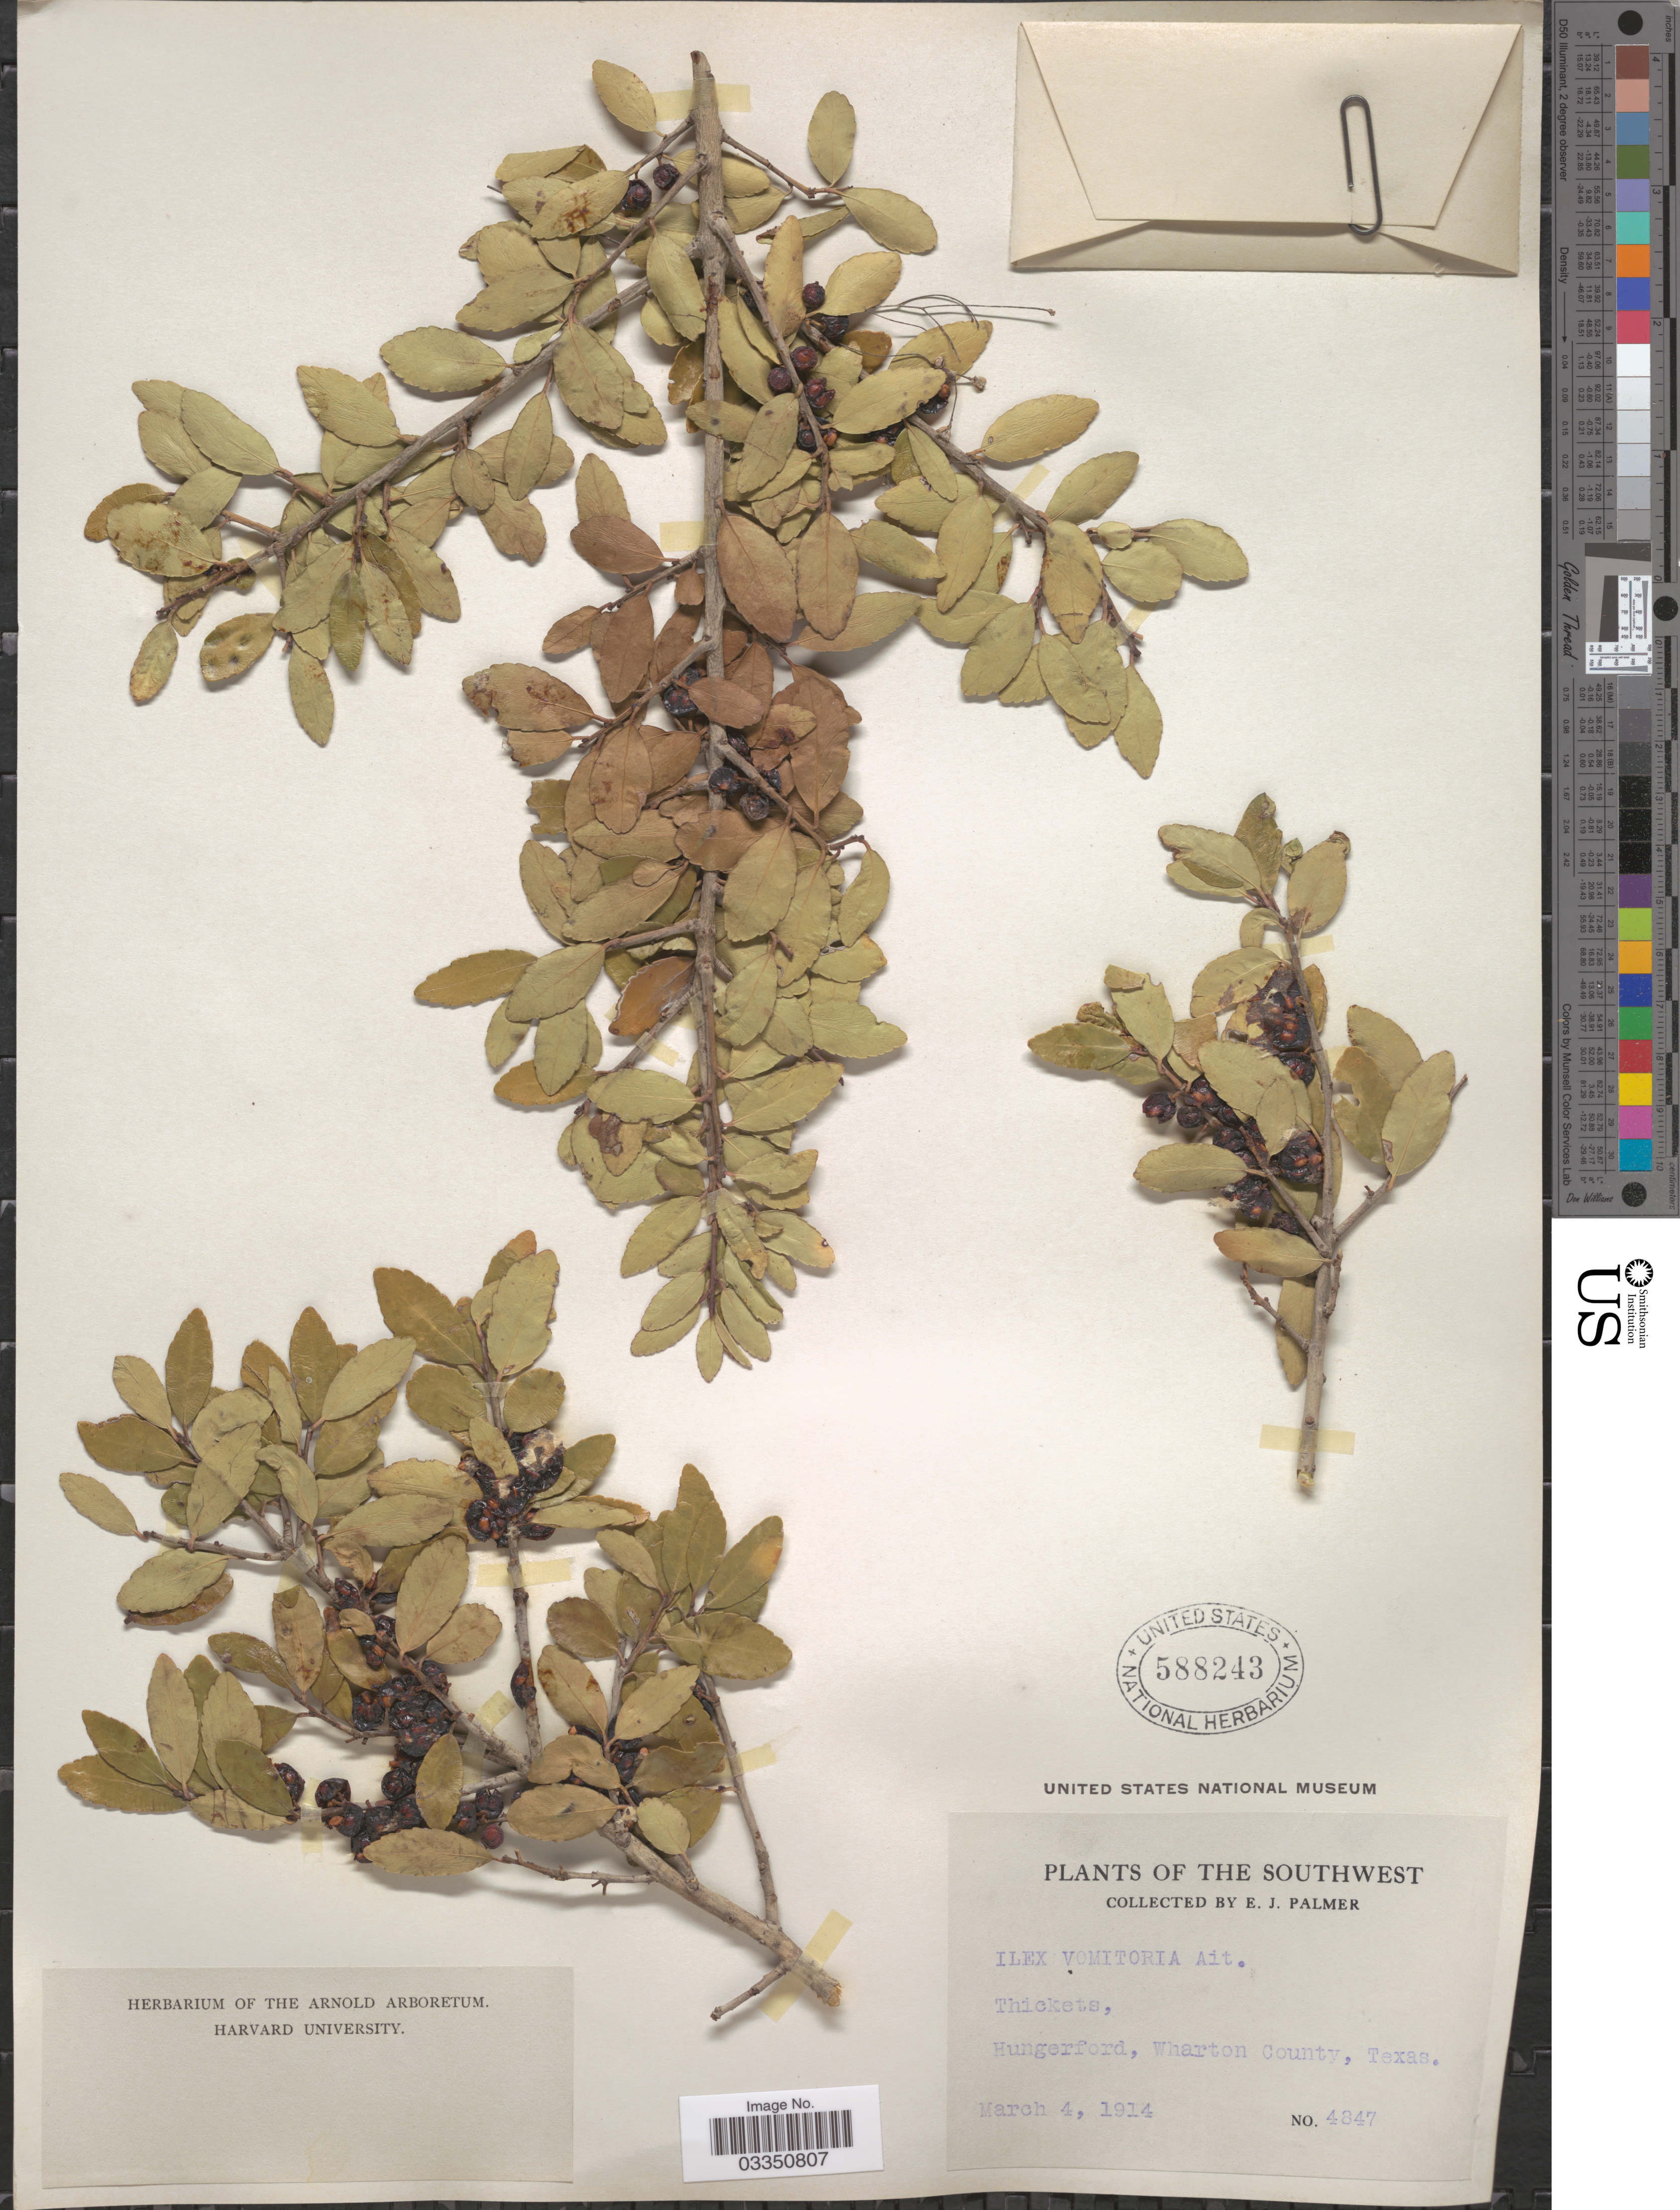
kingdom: Plantae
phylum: Tracheophyta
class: Magnoliopsida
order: Aquifoliales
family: Aquifoliaceae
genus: Ilex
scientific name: Ilex vomitoria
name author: Aiton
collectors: E. J. Palmer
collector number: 4847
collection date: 1914-03-04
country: United States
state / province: Texas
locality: The Southwest. Hungerford, Wharton County.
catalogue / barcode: US 588243